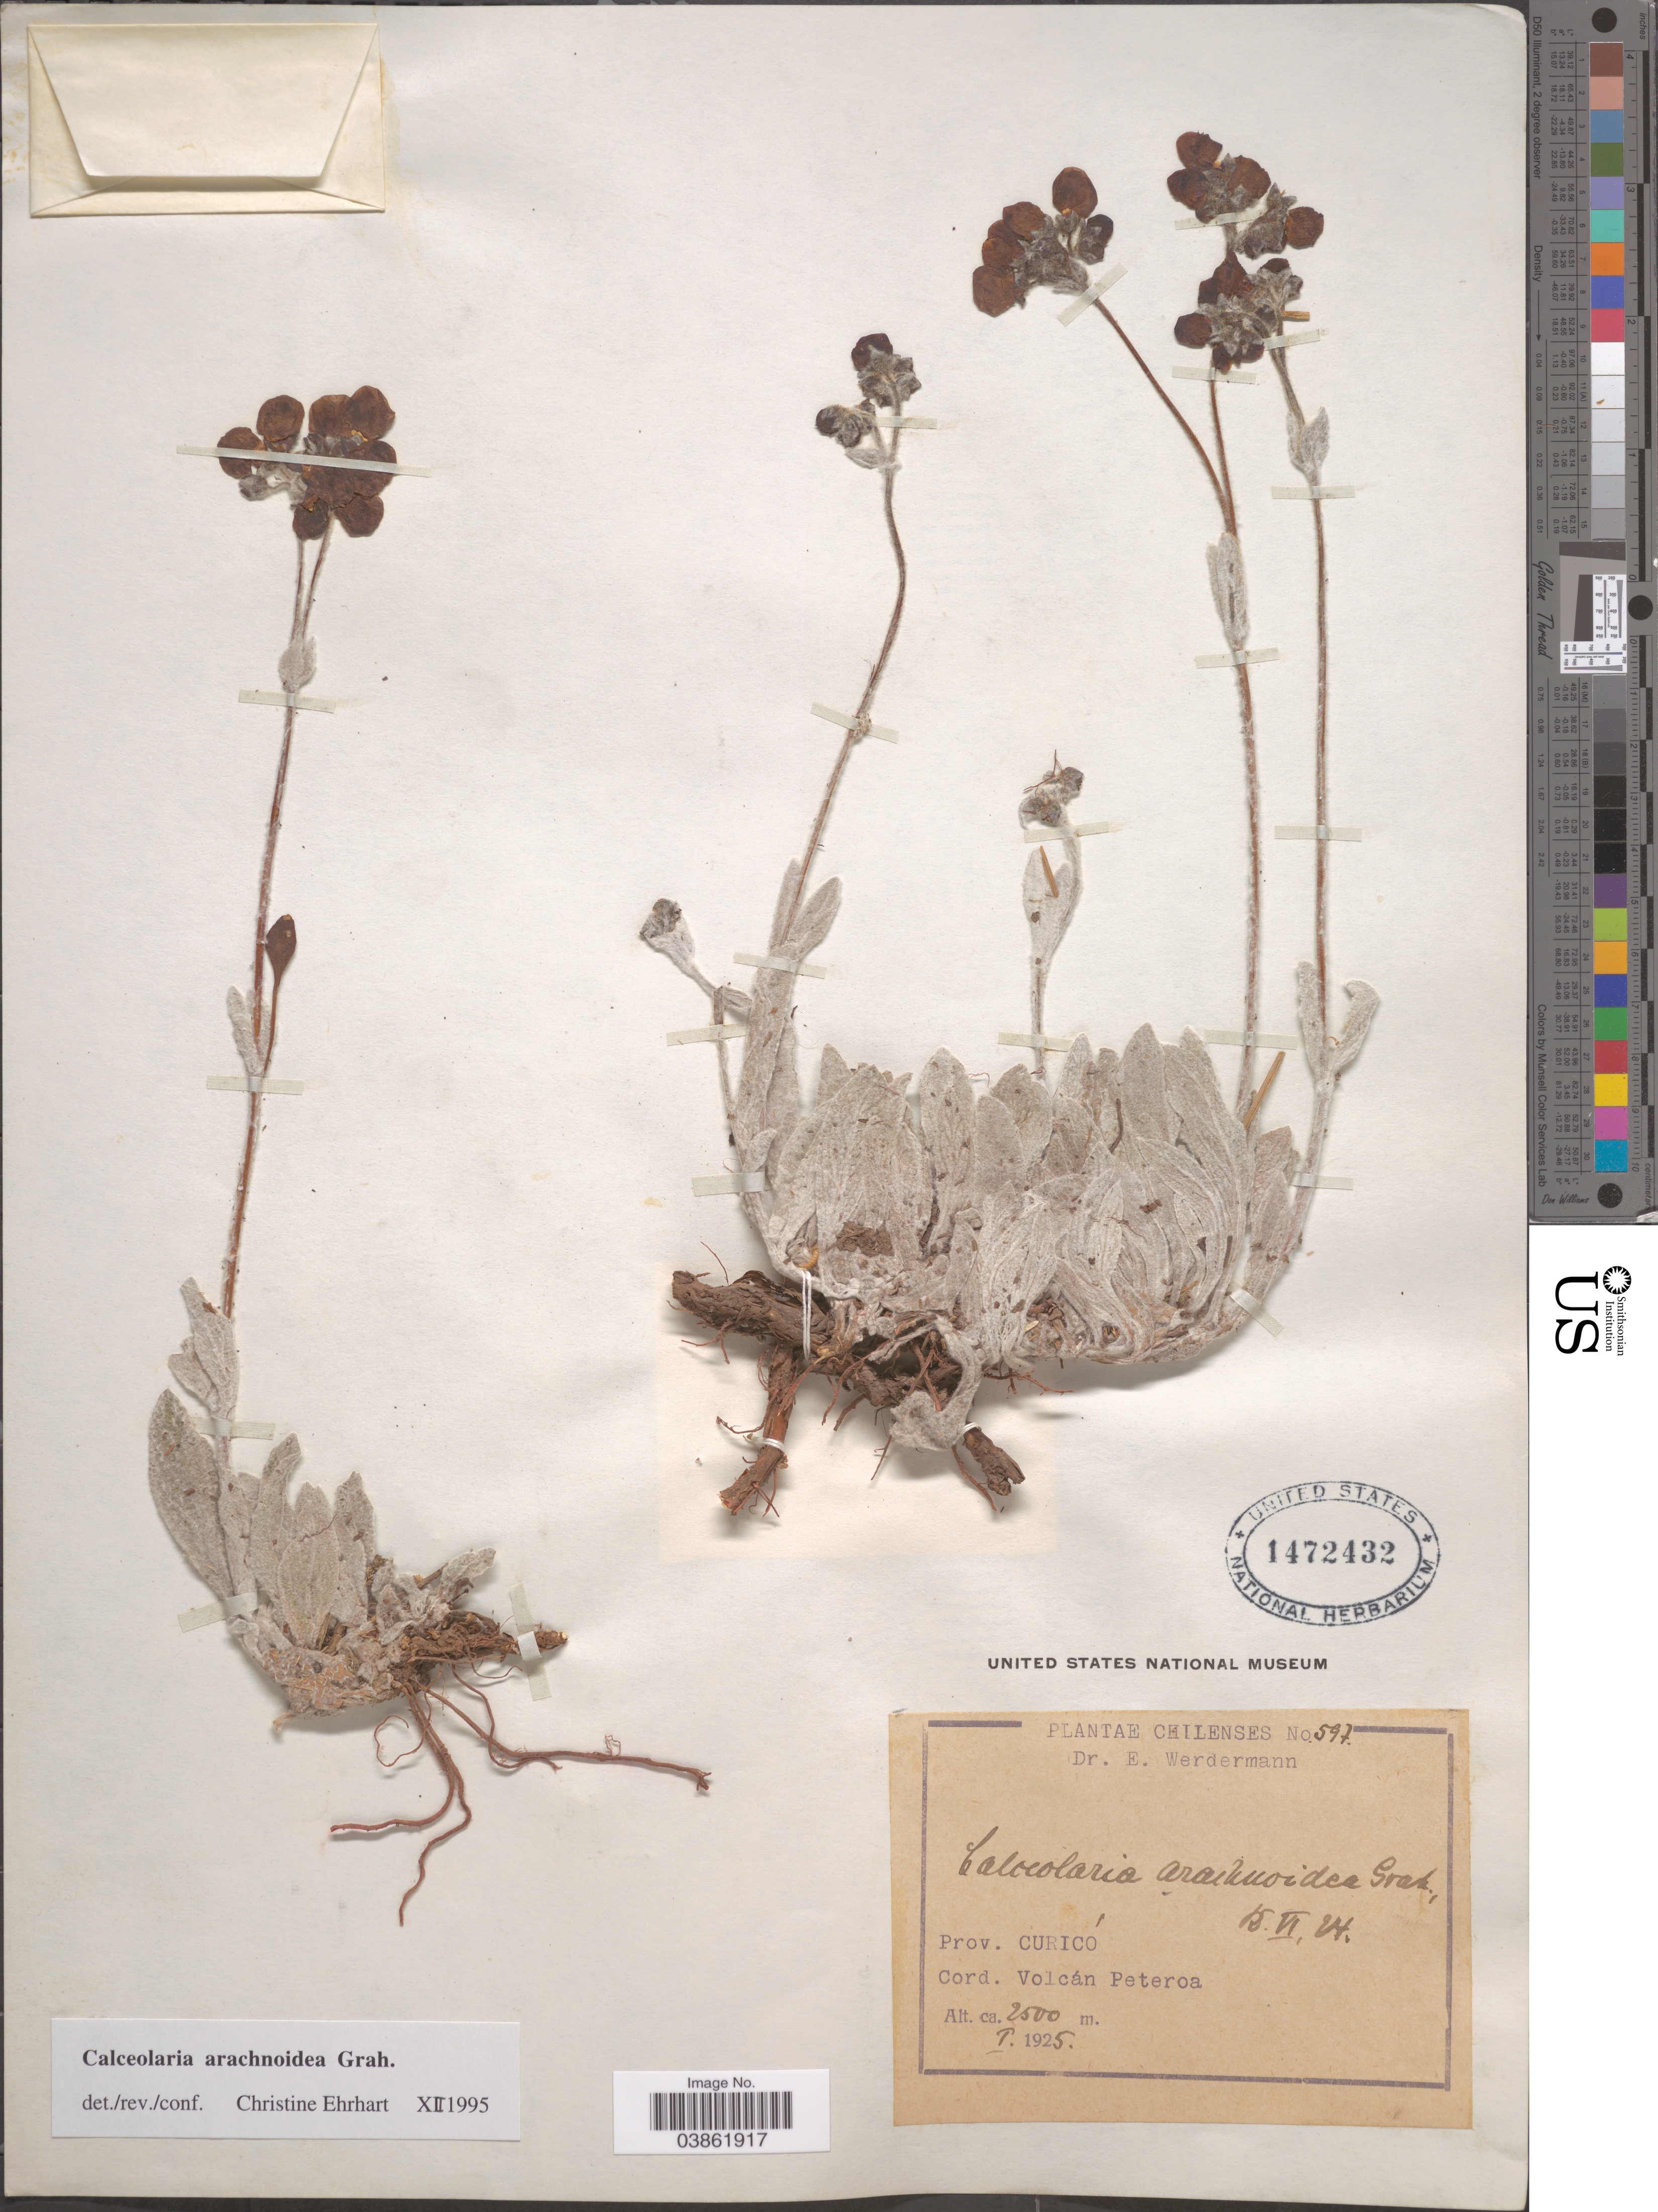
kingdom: Plantae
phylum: Tracheophyta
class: Magnoliopsida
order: Lamiales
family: Calceolariaceae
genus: Calceolaria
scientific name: Calceolaria arachnoidea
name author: Graham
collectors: E. Werdermann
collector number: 597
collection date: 1925-01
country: Chile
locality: Prov. Curicó. Cord. Volcán Peteroa.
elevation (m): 2500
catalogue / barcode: US 1472432